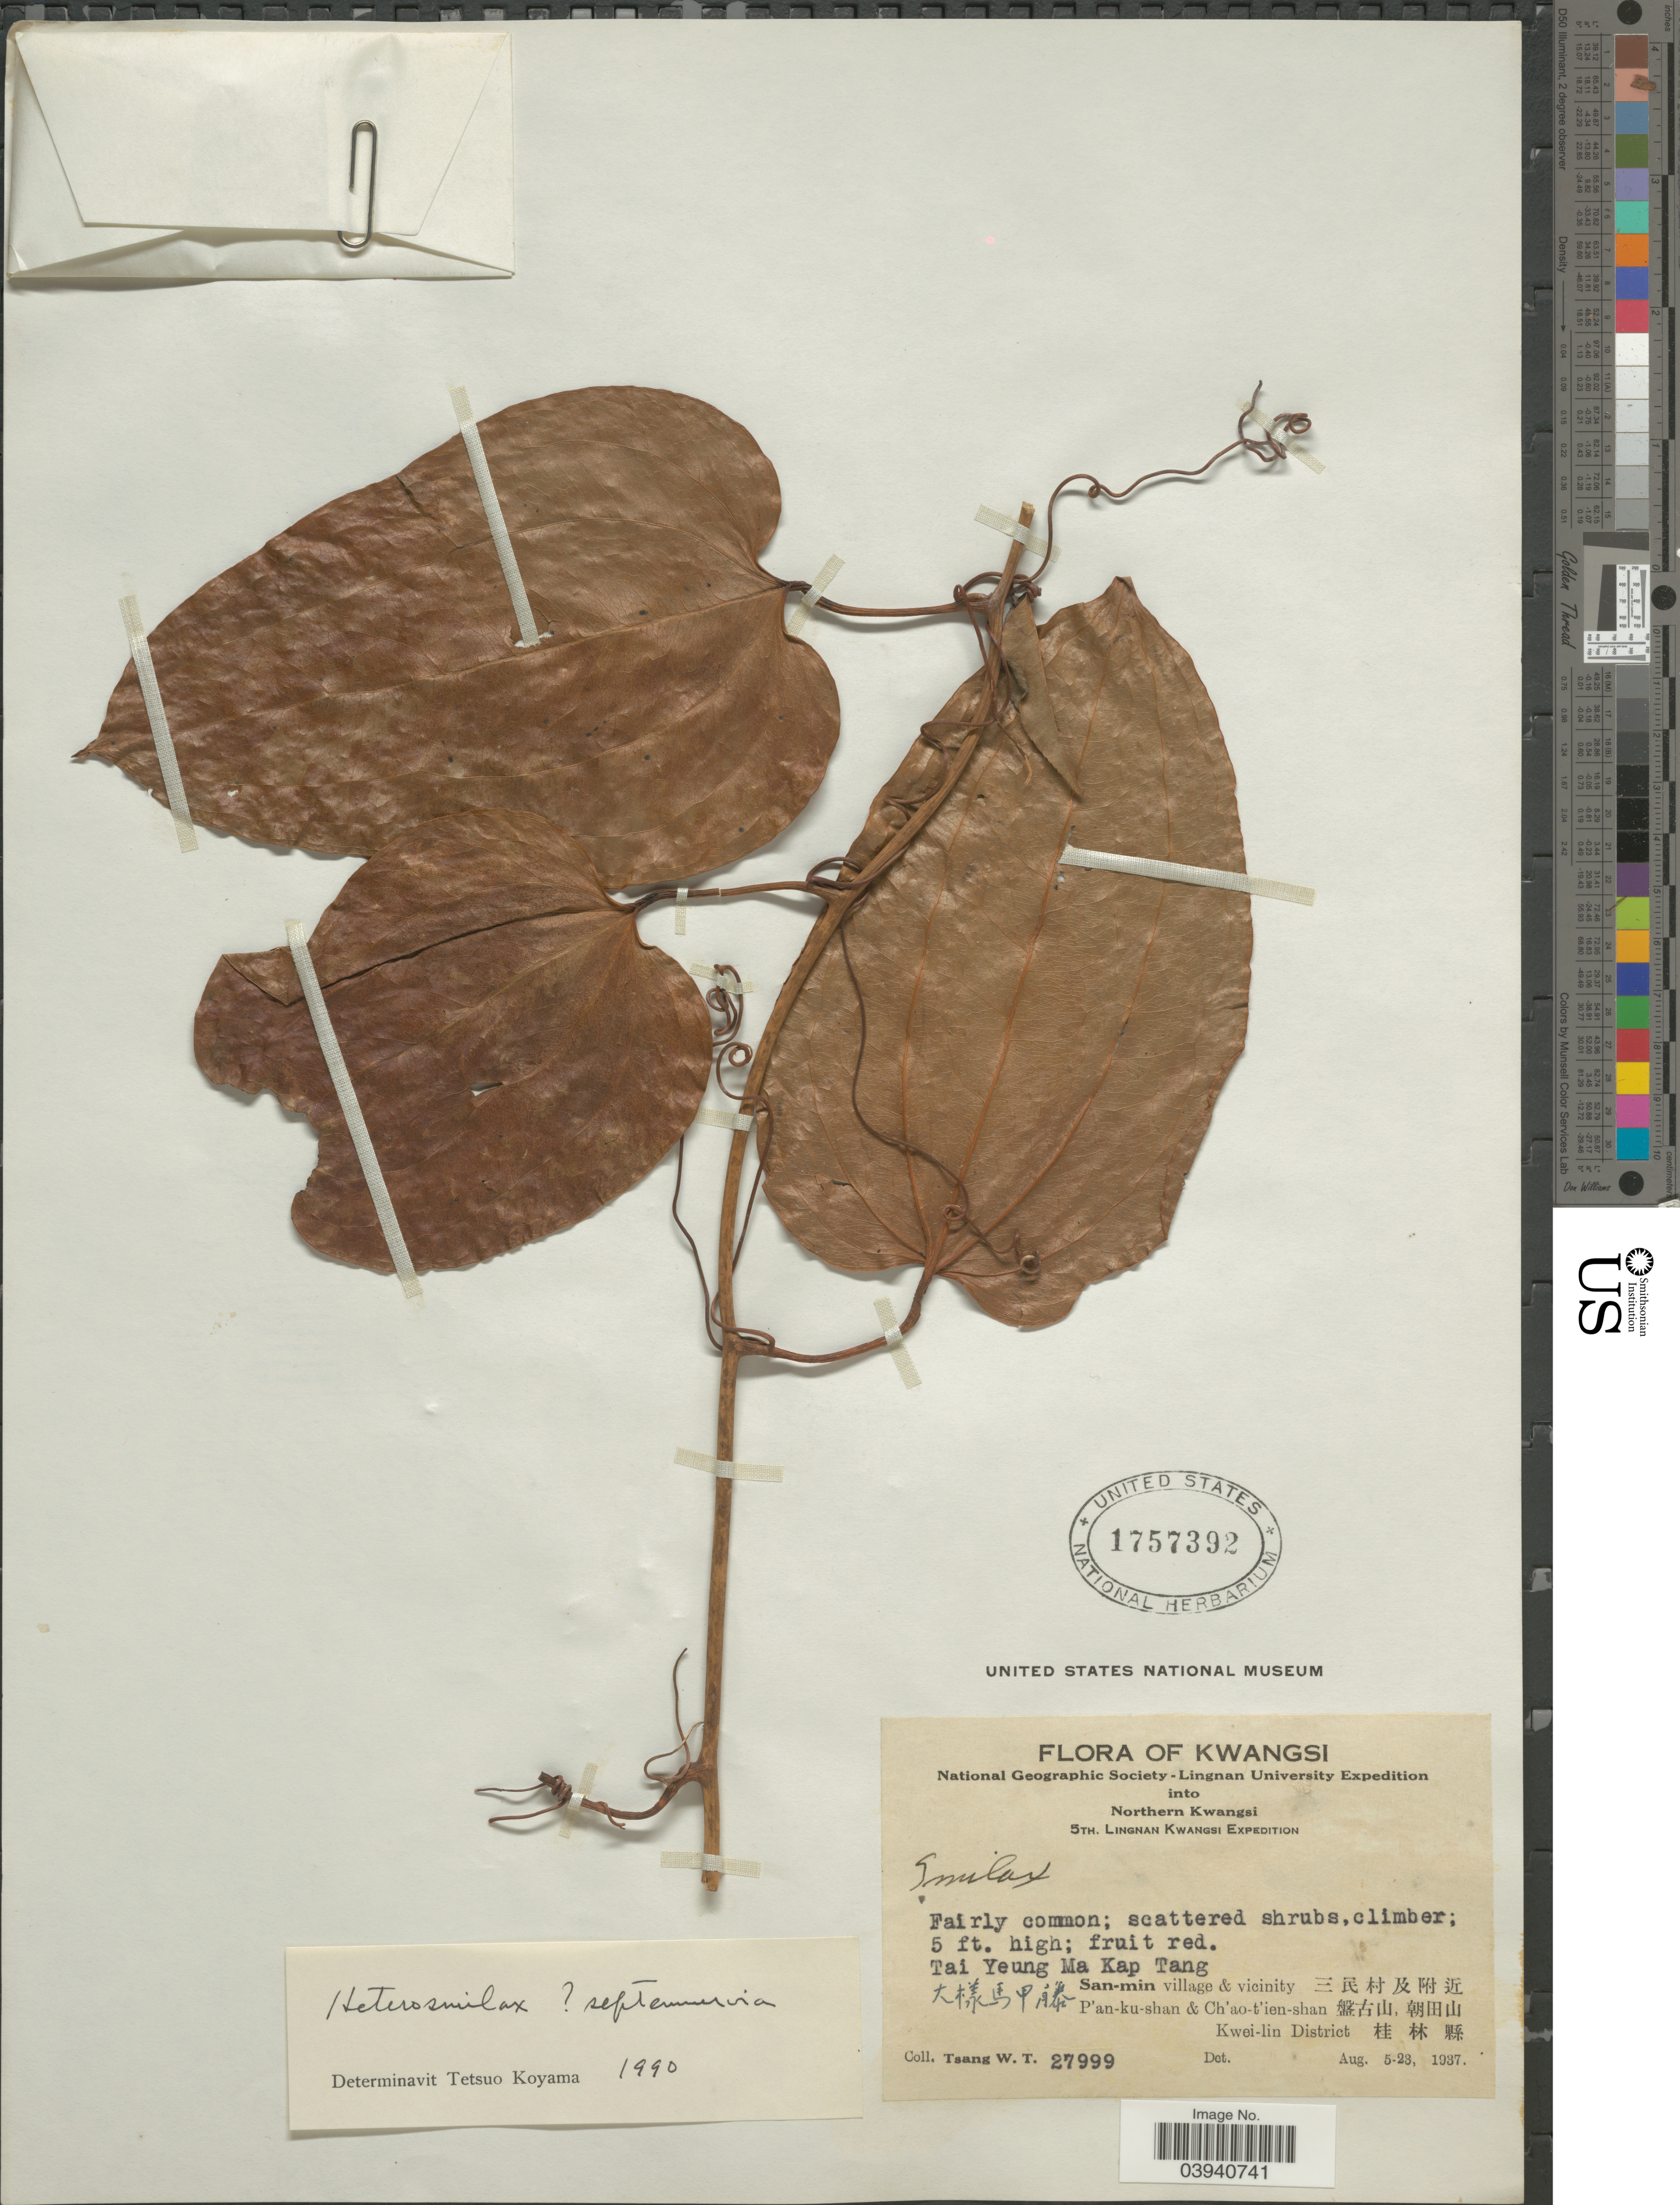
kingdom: Plantae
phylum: Tracheophyta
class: Liliopsida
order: Liliales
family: Smilacaceae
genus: Heterosmilax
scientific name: Heterosmilax septemnervia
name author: F.T. Wang & Tang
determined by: Koyama, Tetsuo M.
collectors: W. T. Tsang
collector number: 27999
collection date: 1937-08-05/1937-08-23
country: China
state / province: Guangxi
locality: Kwangsi. Northern Kwangsi. Tai Yeung Ma Kap Tang. San-min village & vicinity X. P'an-ku-shan & Ch'ao-t'ien-shan X. Kwei-lin District X.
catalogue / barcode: US 1757392